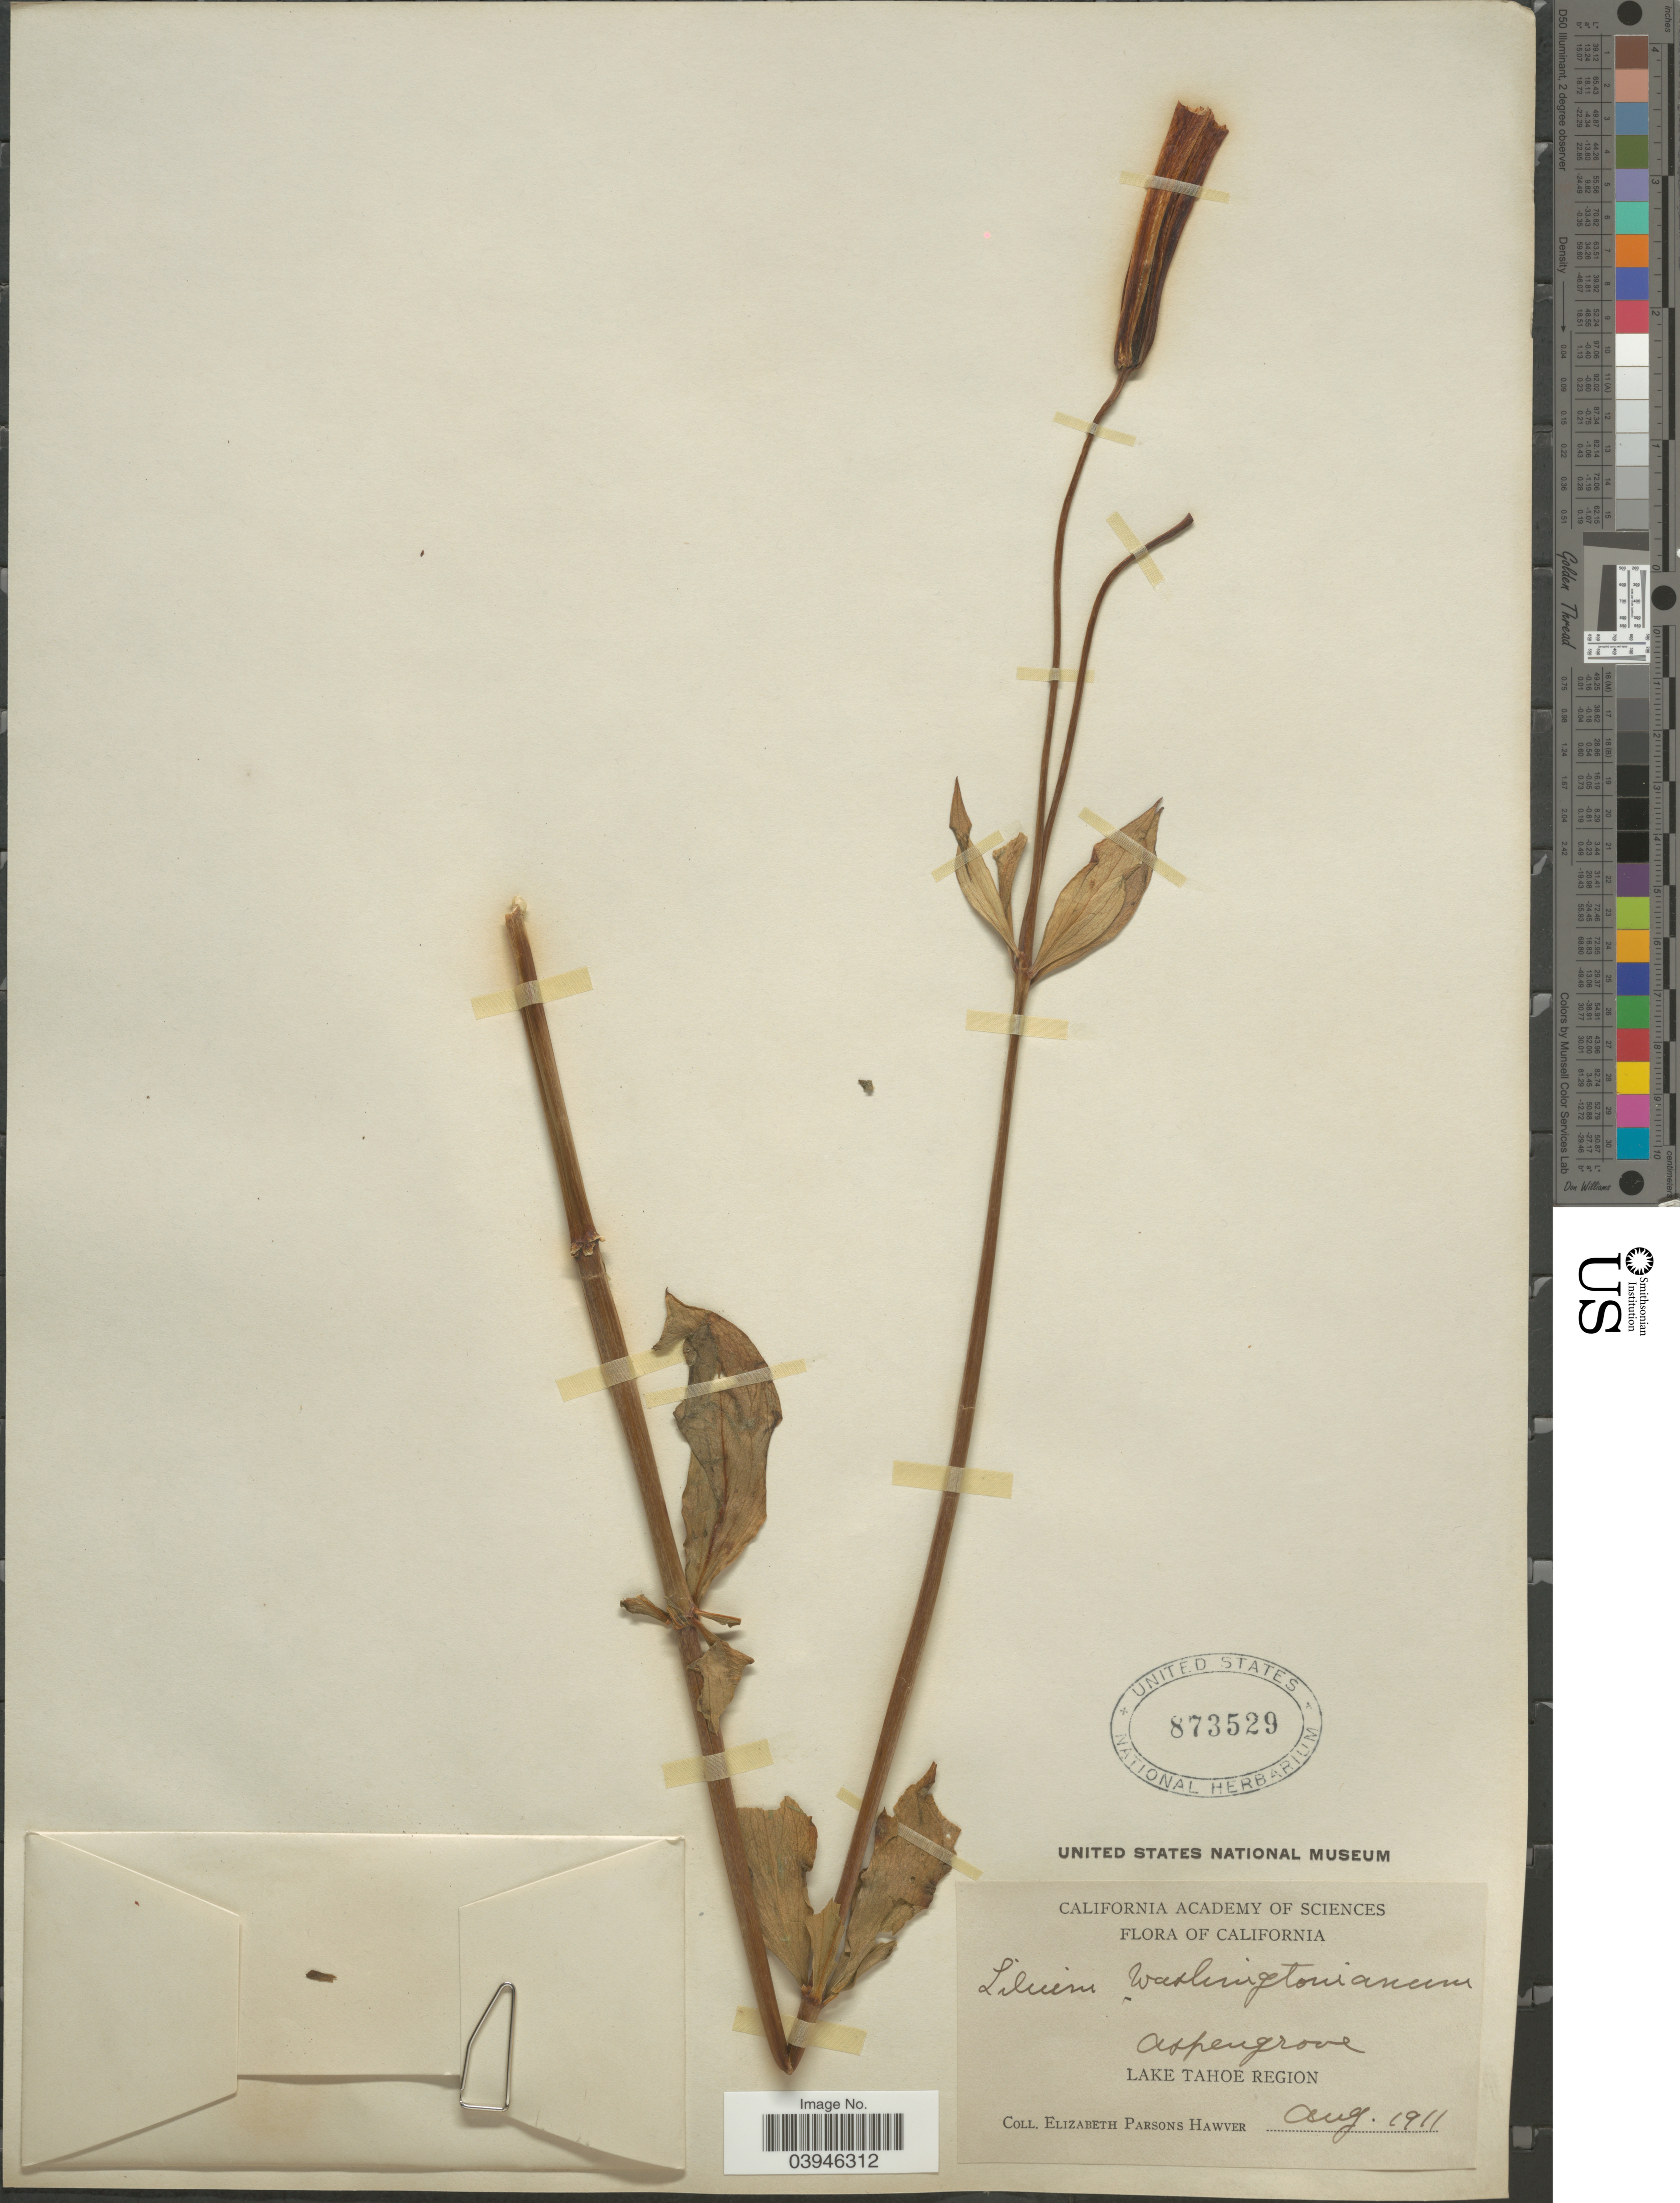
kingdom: Plantae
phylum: Tracheophyta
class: Liliopsida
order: Liliales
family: Liliaceae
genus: Lilium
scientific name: Lilium washingtonianum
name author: Kellogg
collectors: E. Hawver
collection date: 1911-08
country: United States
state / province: California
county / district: Nevada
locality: Aspengrove. Lake Tahoe Region.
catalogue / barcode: US 873529